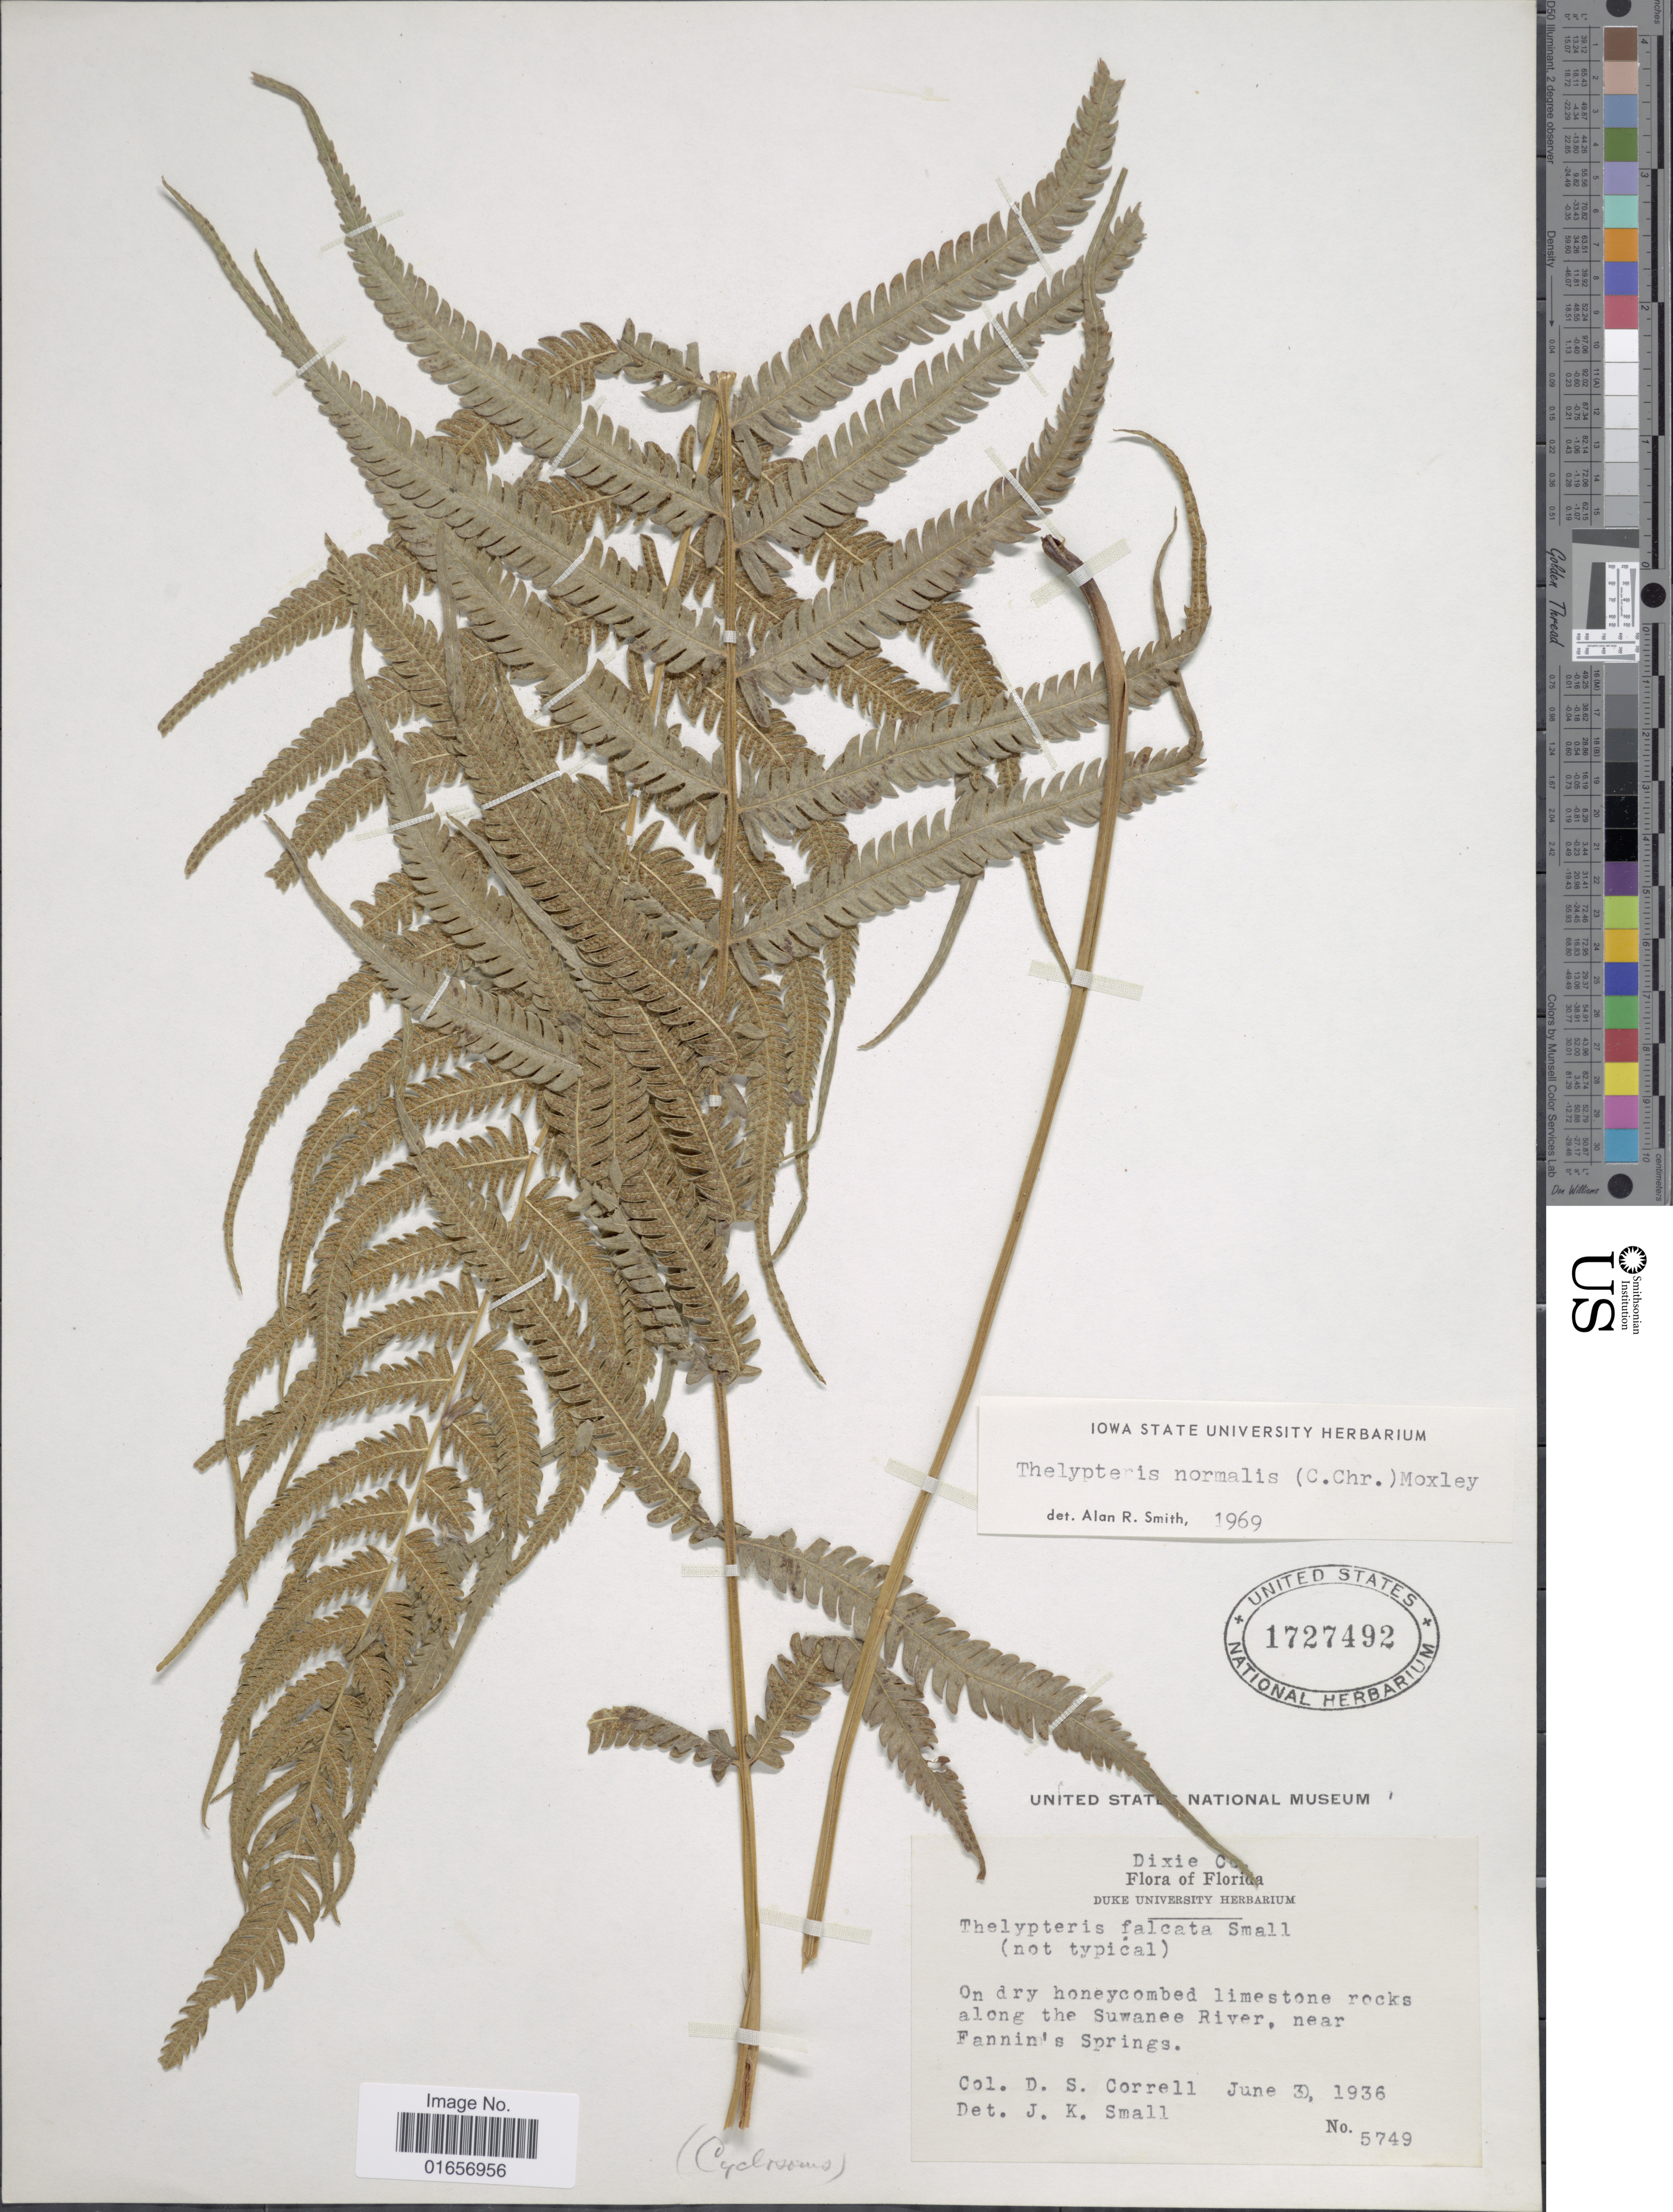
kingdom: Plantae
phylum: Tracheophyta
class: Polypodiopsida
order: Polypodiales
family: Thelypteridaceae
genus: Christella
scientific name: Christella kunthii comb. ined.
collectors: D. S. Correll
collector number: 5749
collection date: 1936-06-03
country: United States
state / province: Florida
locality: Dixie Co., along the Suwanee river near Fannin's Springs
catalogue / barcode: US 1727492